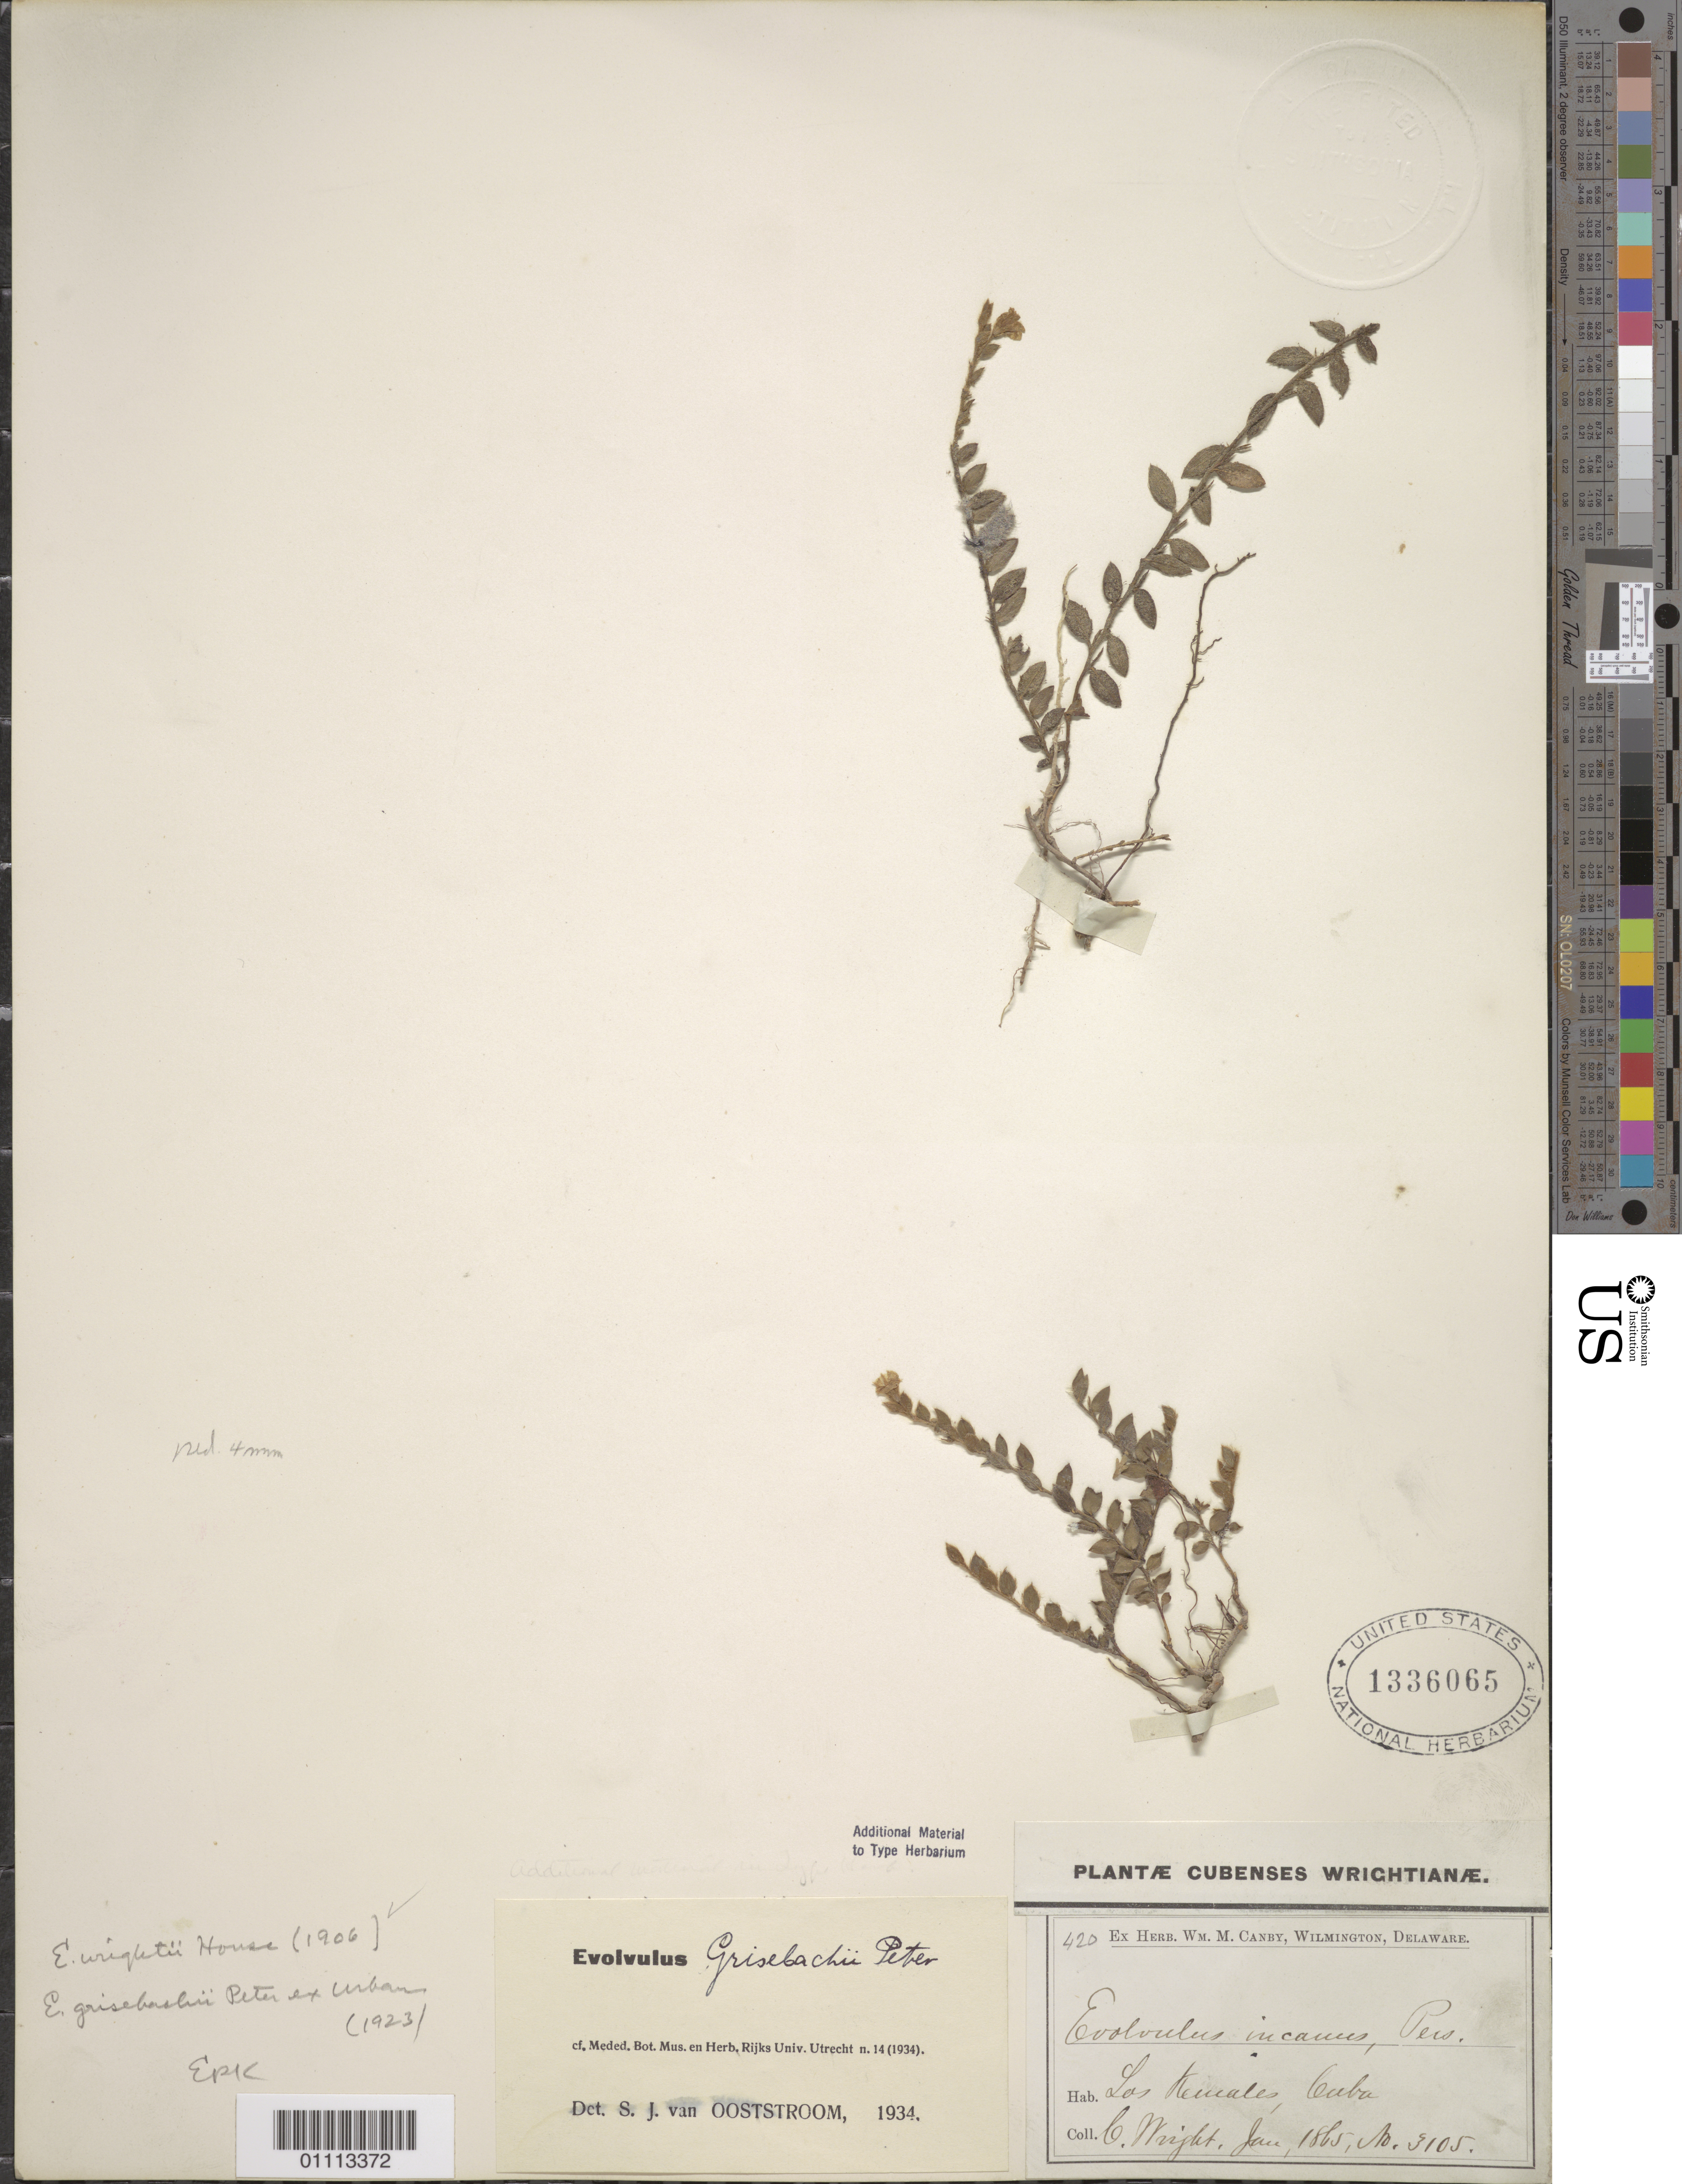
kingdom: Plantae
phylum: Tracheophyta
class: Magnoliopsida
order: Solanales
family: Convolvulaceae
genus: Evolvulus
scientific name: Evolvulus grisebachii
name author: Peter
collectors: C. Wright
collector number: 3105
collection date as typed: Jan 1865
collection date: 1865-01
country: Cuba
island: Cuba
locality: Los Remates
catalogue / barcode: US 1336065